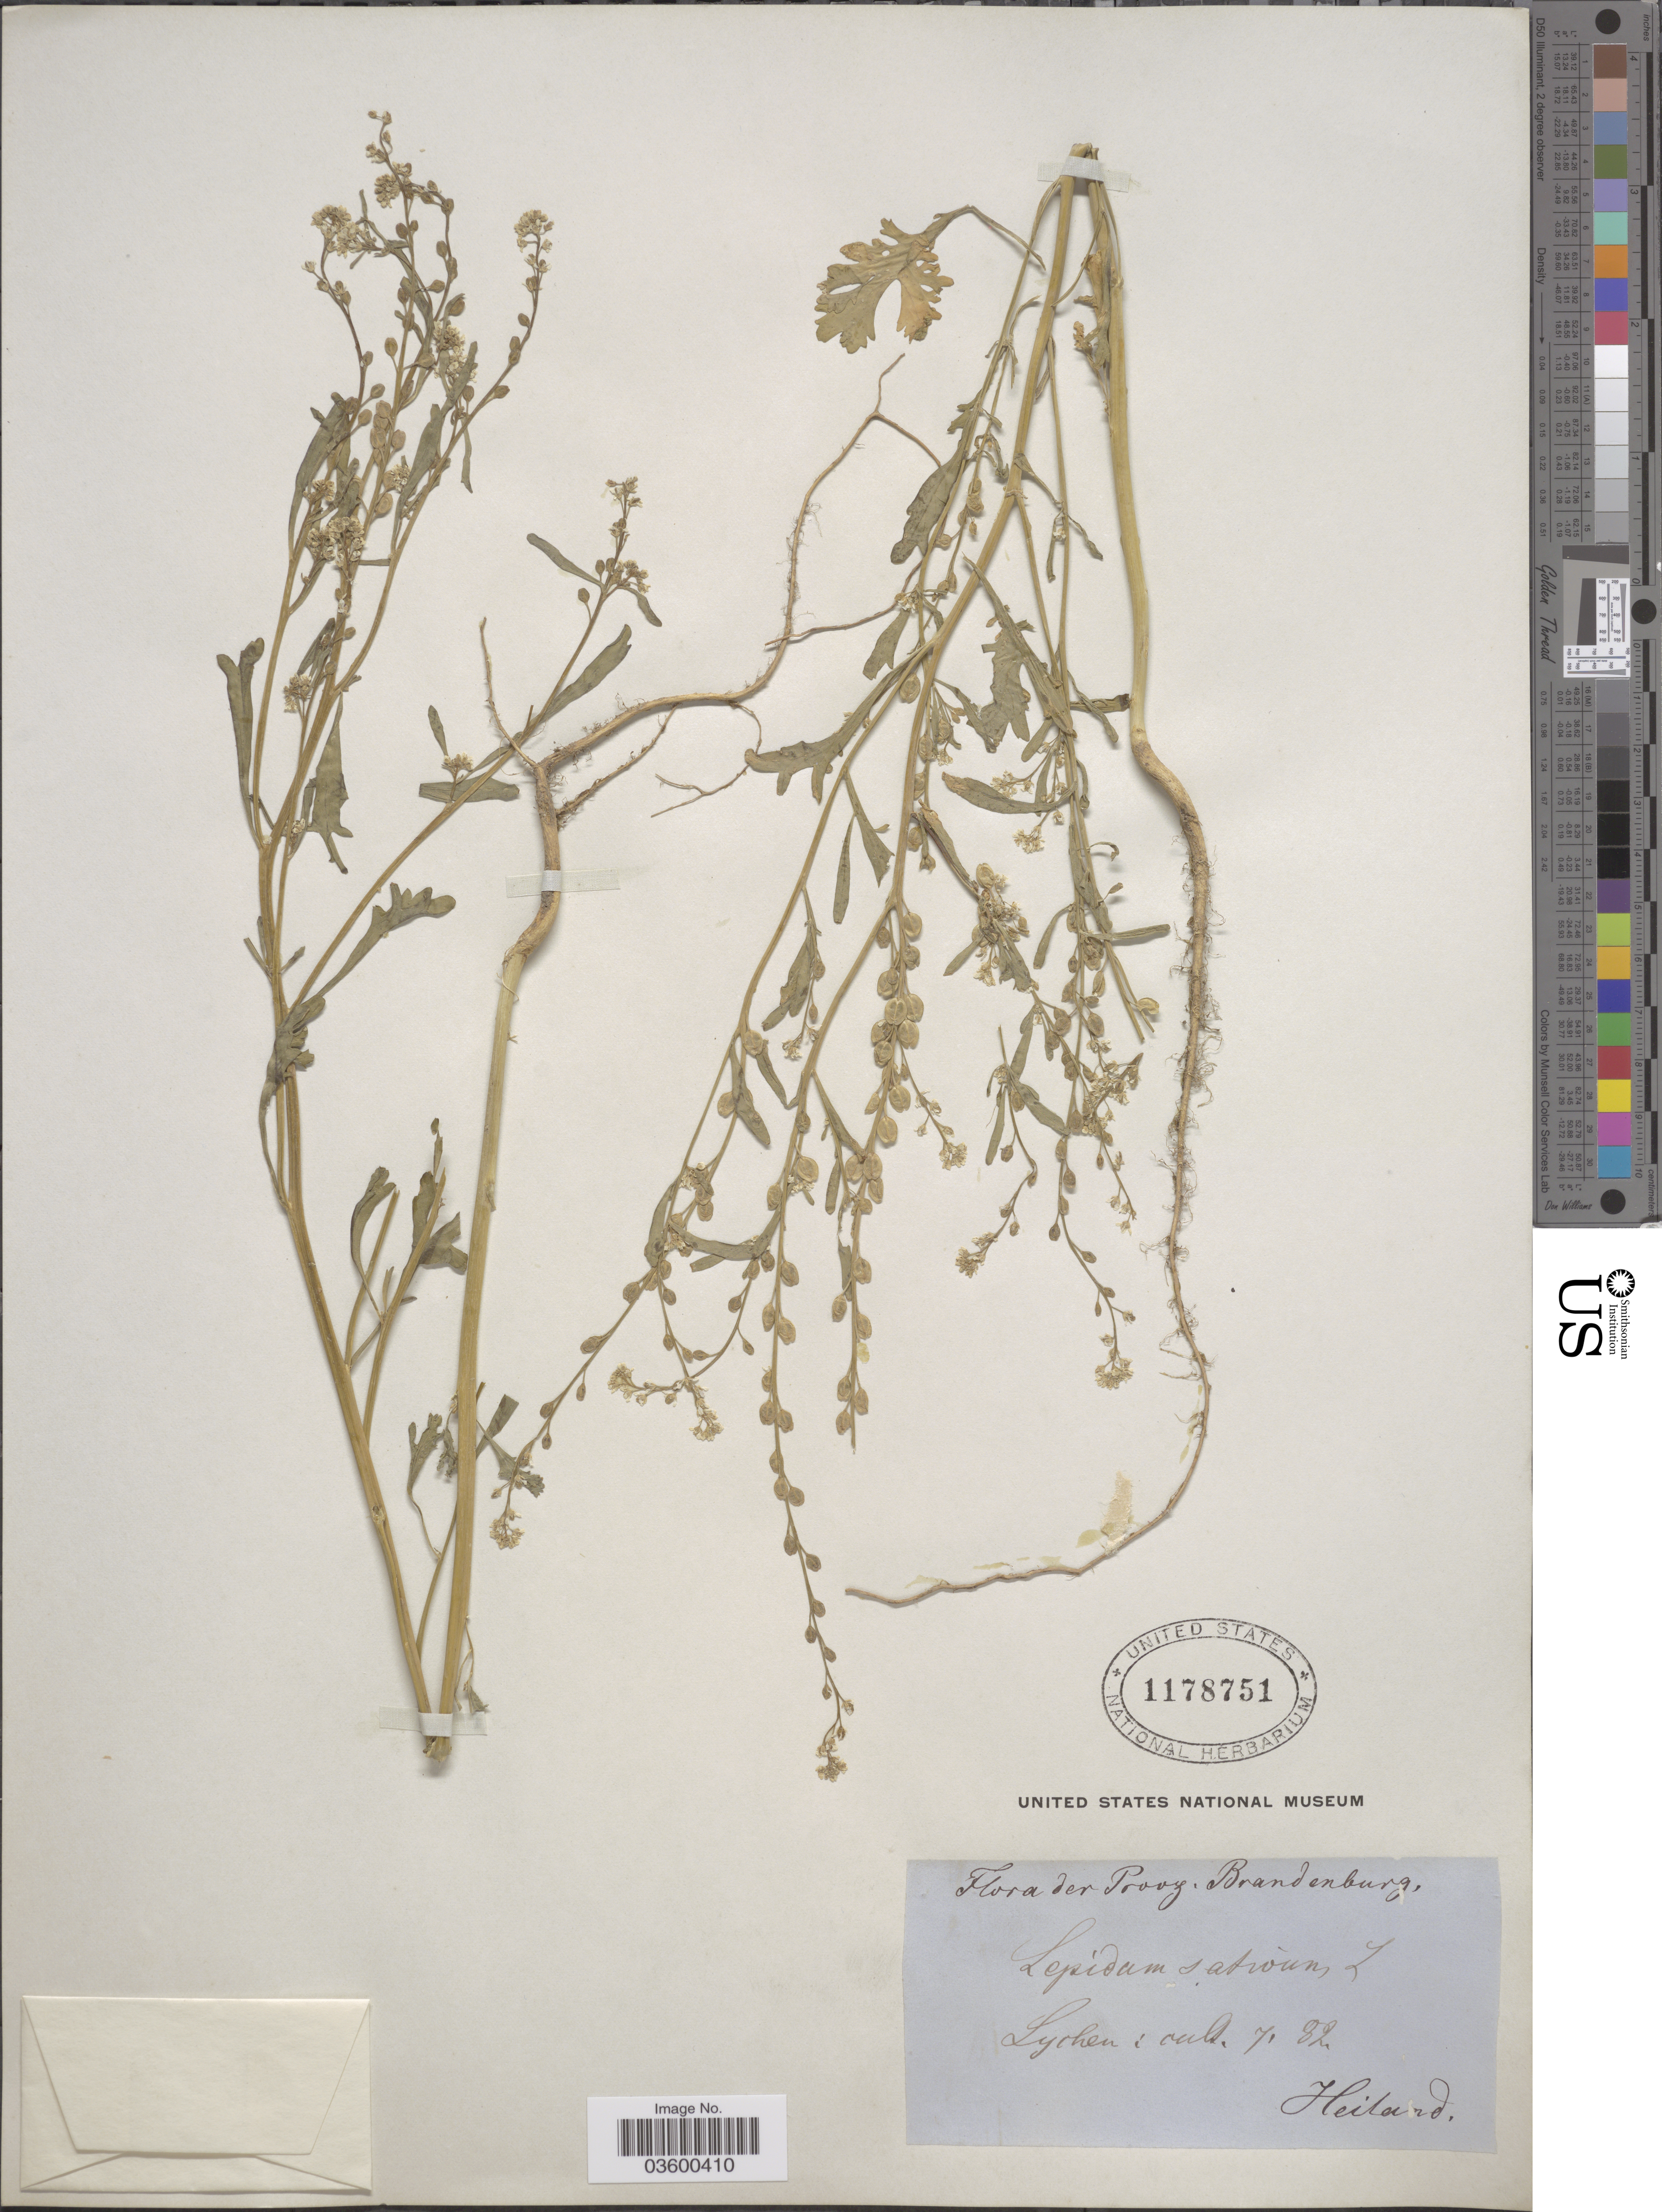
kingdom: Plantae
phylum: Tracheophyta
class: Magnoliopsida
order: Brassicales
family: Brassicaceae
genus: Lepidium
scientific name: Lepidium sativum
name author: L.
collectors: -. Heiland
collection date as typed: Transcribed d/m/y: /7/82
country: Germany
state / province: Brandenburg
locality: Lychen.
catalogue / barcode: US 1178751